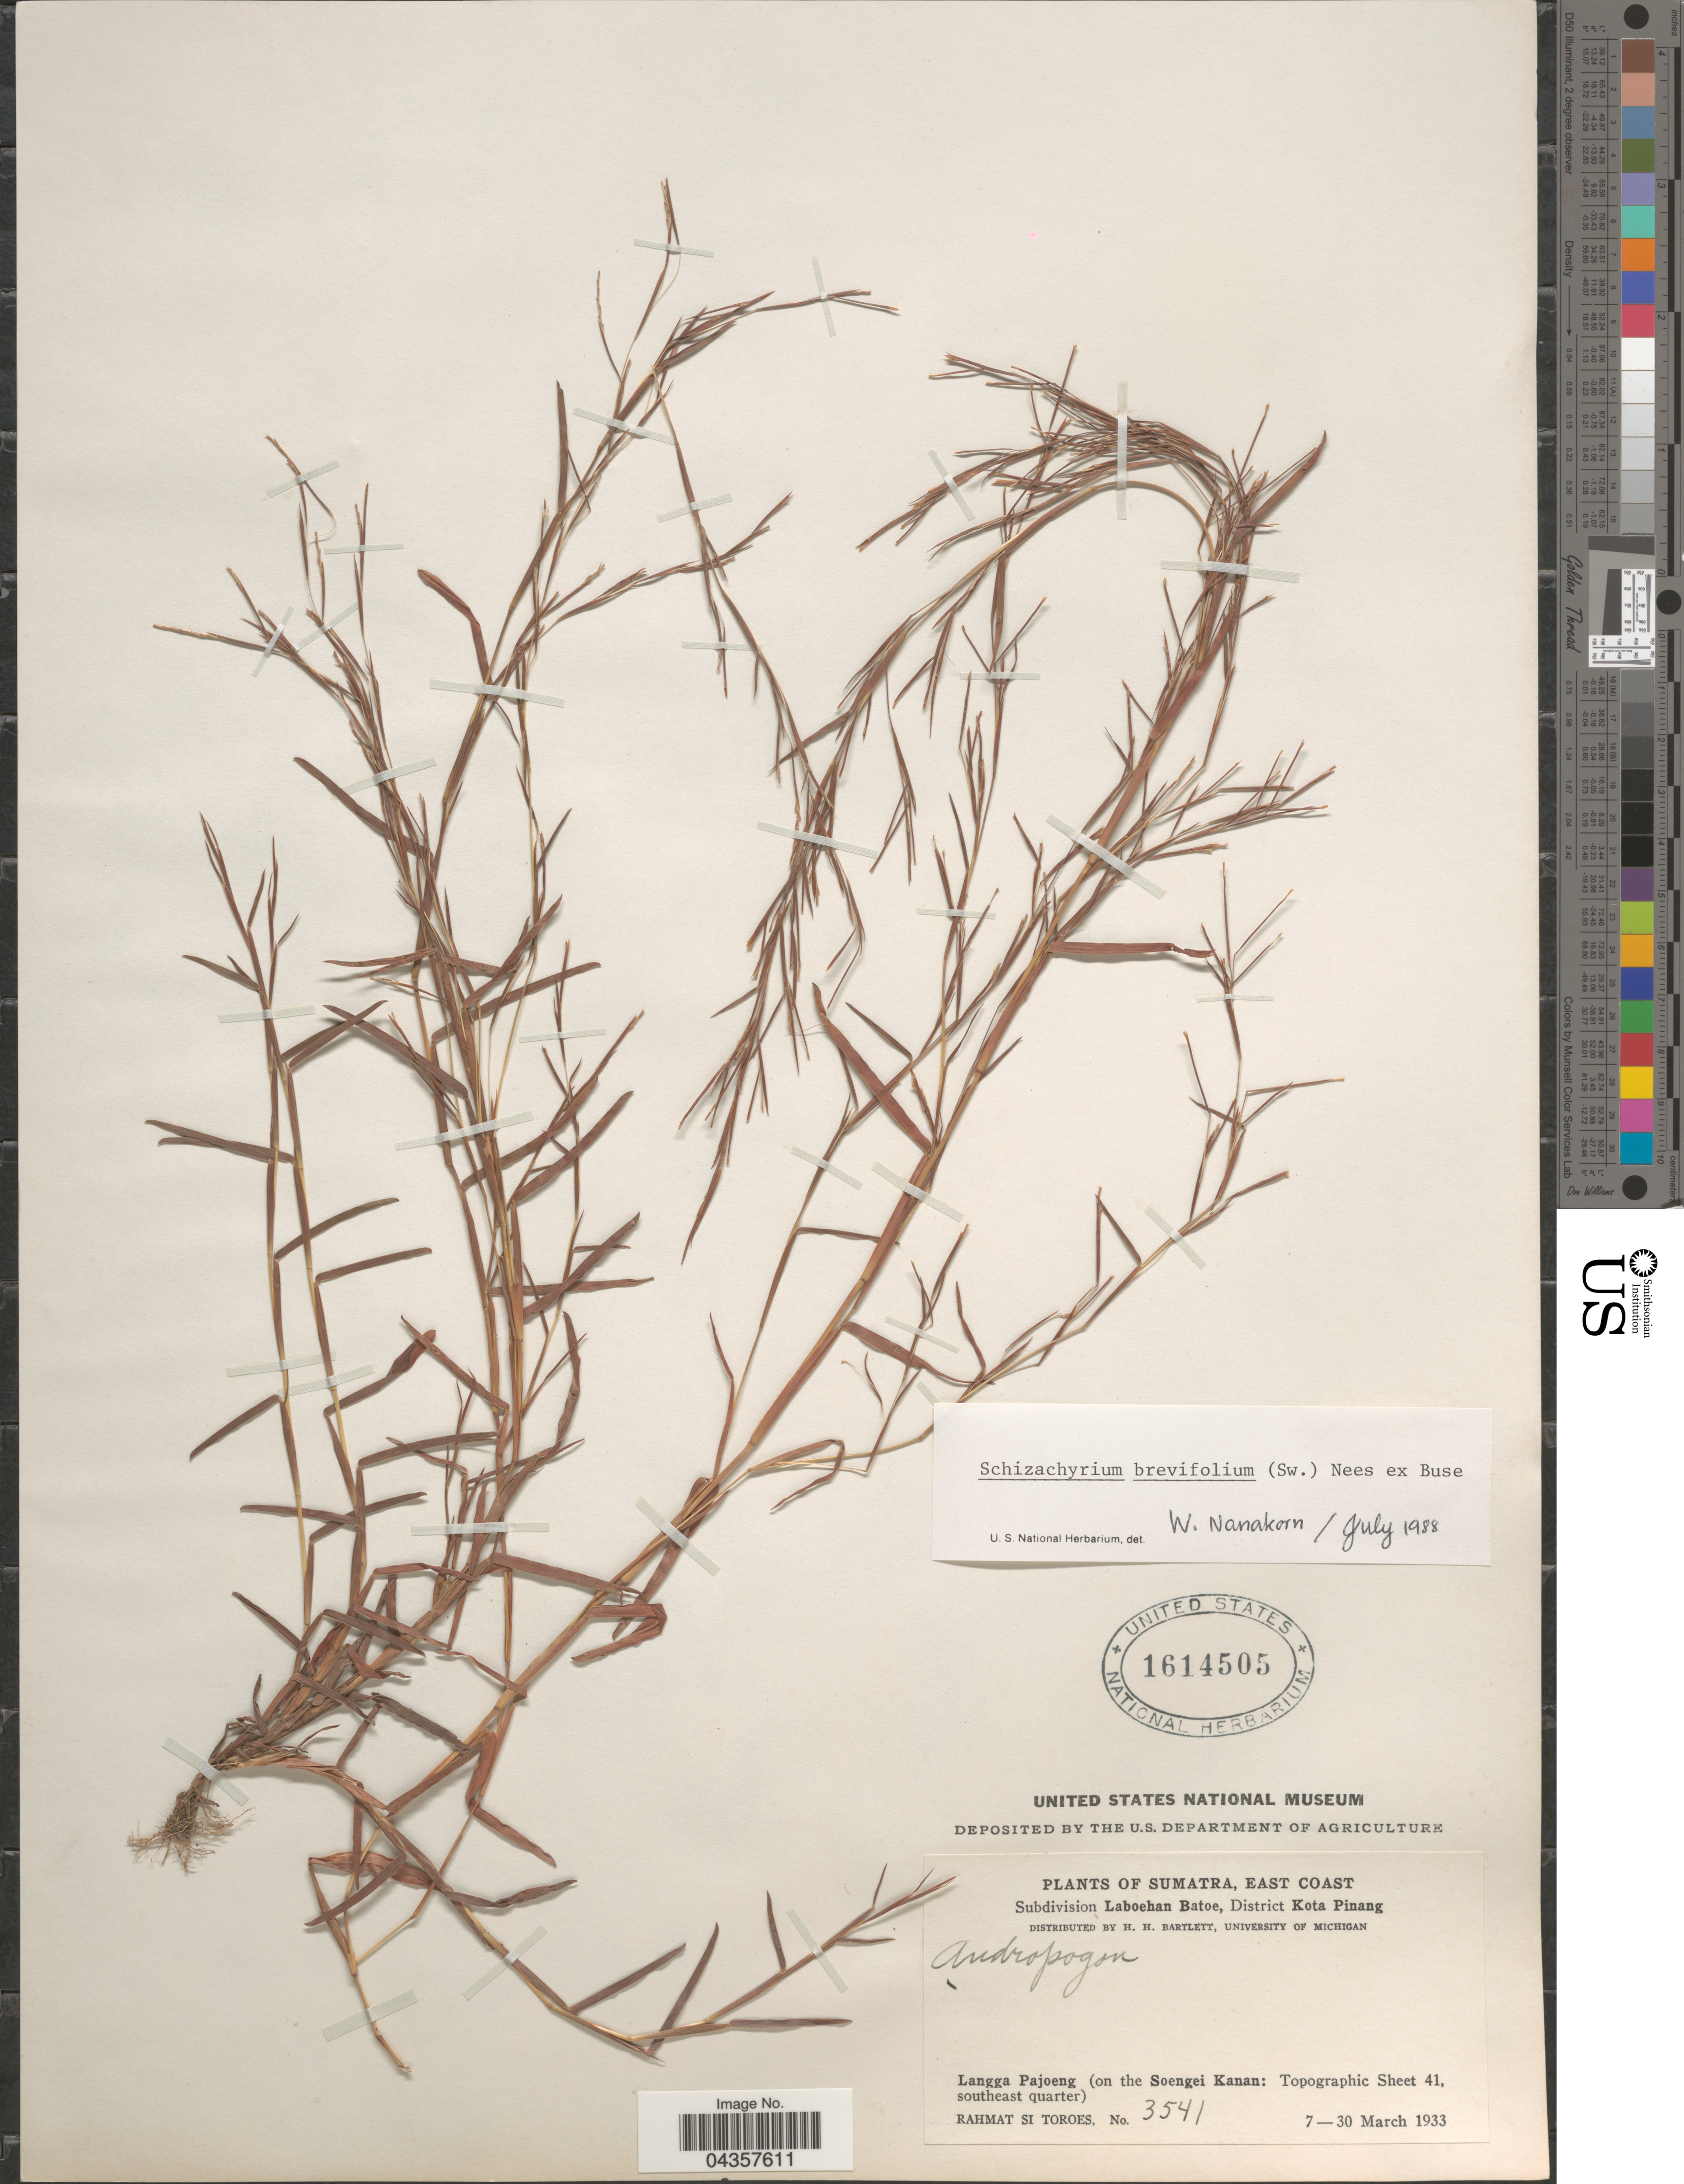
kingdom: Plantae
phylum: Tracheophyta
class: Liliopsida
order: Poales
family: Poaceae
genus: Schizachyrium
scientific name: Schizachyrium brevifolium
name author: (Sw.) Nees ex Büse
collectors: Rahmat Si Boeea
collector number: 3541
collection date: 1933-03-07/1933-03-30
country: Indonesia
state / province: Sumatra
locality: East Coast. Subdicision Laboehan Batoe, District Kota Pinang. Langga Pajoeng (on the Soengei Kanan: Topographic Sheet 41, southeast quarter).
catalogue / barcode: US 1614505